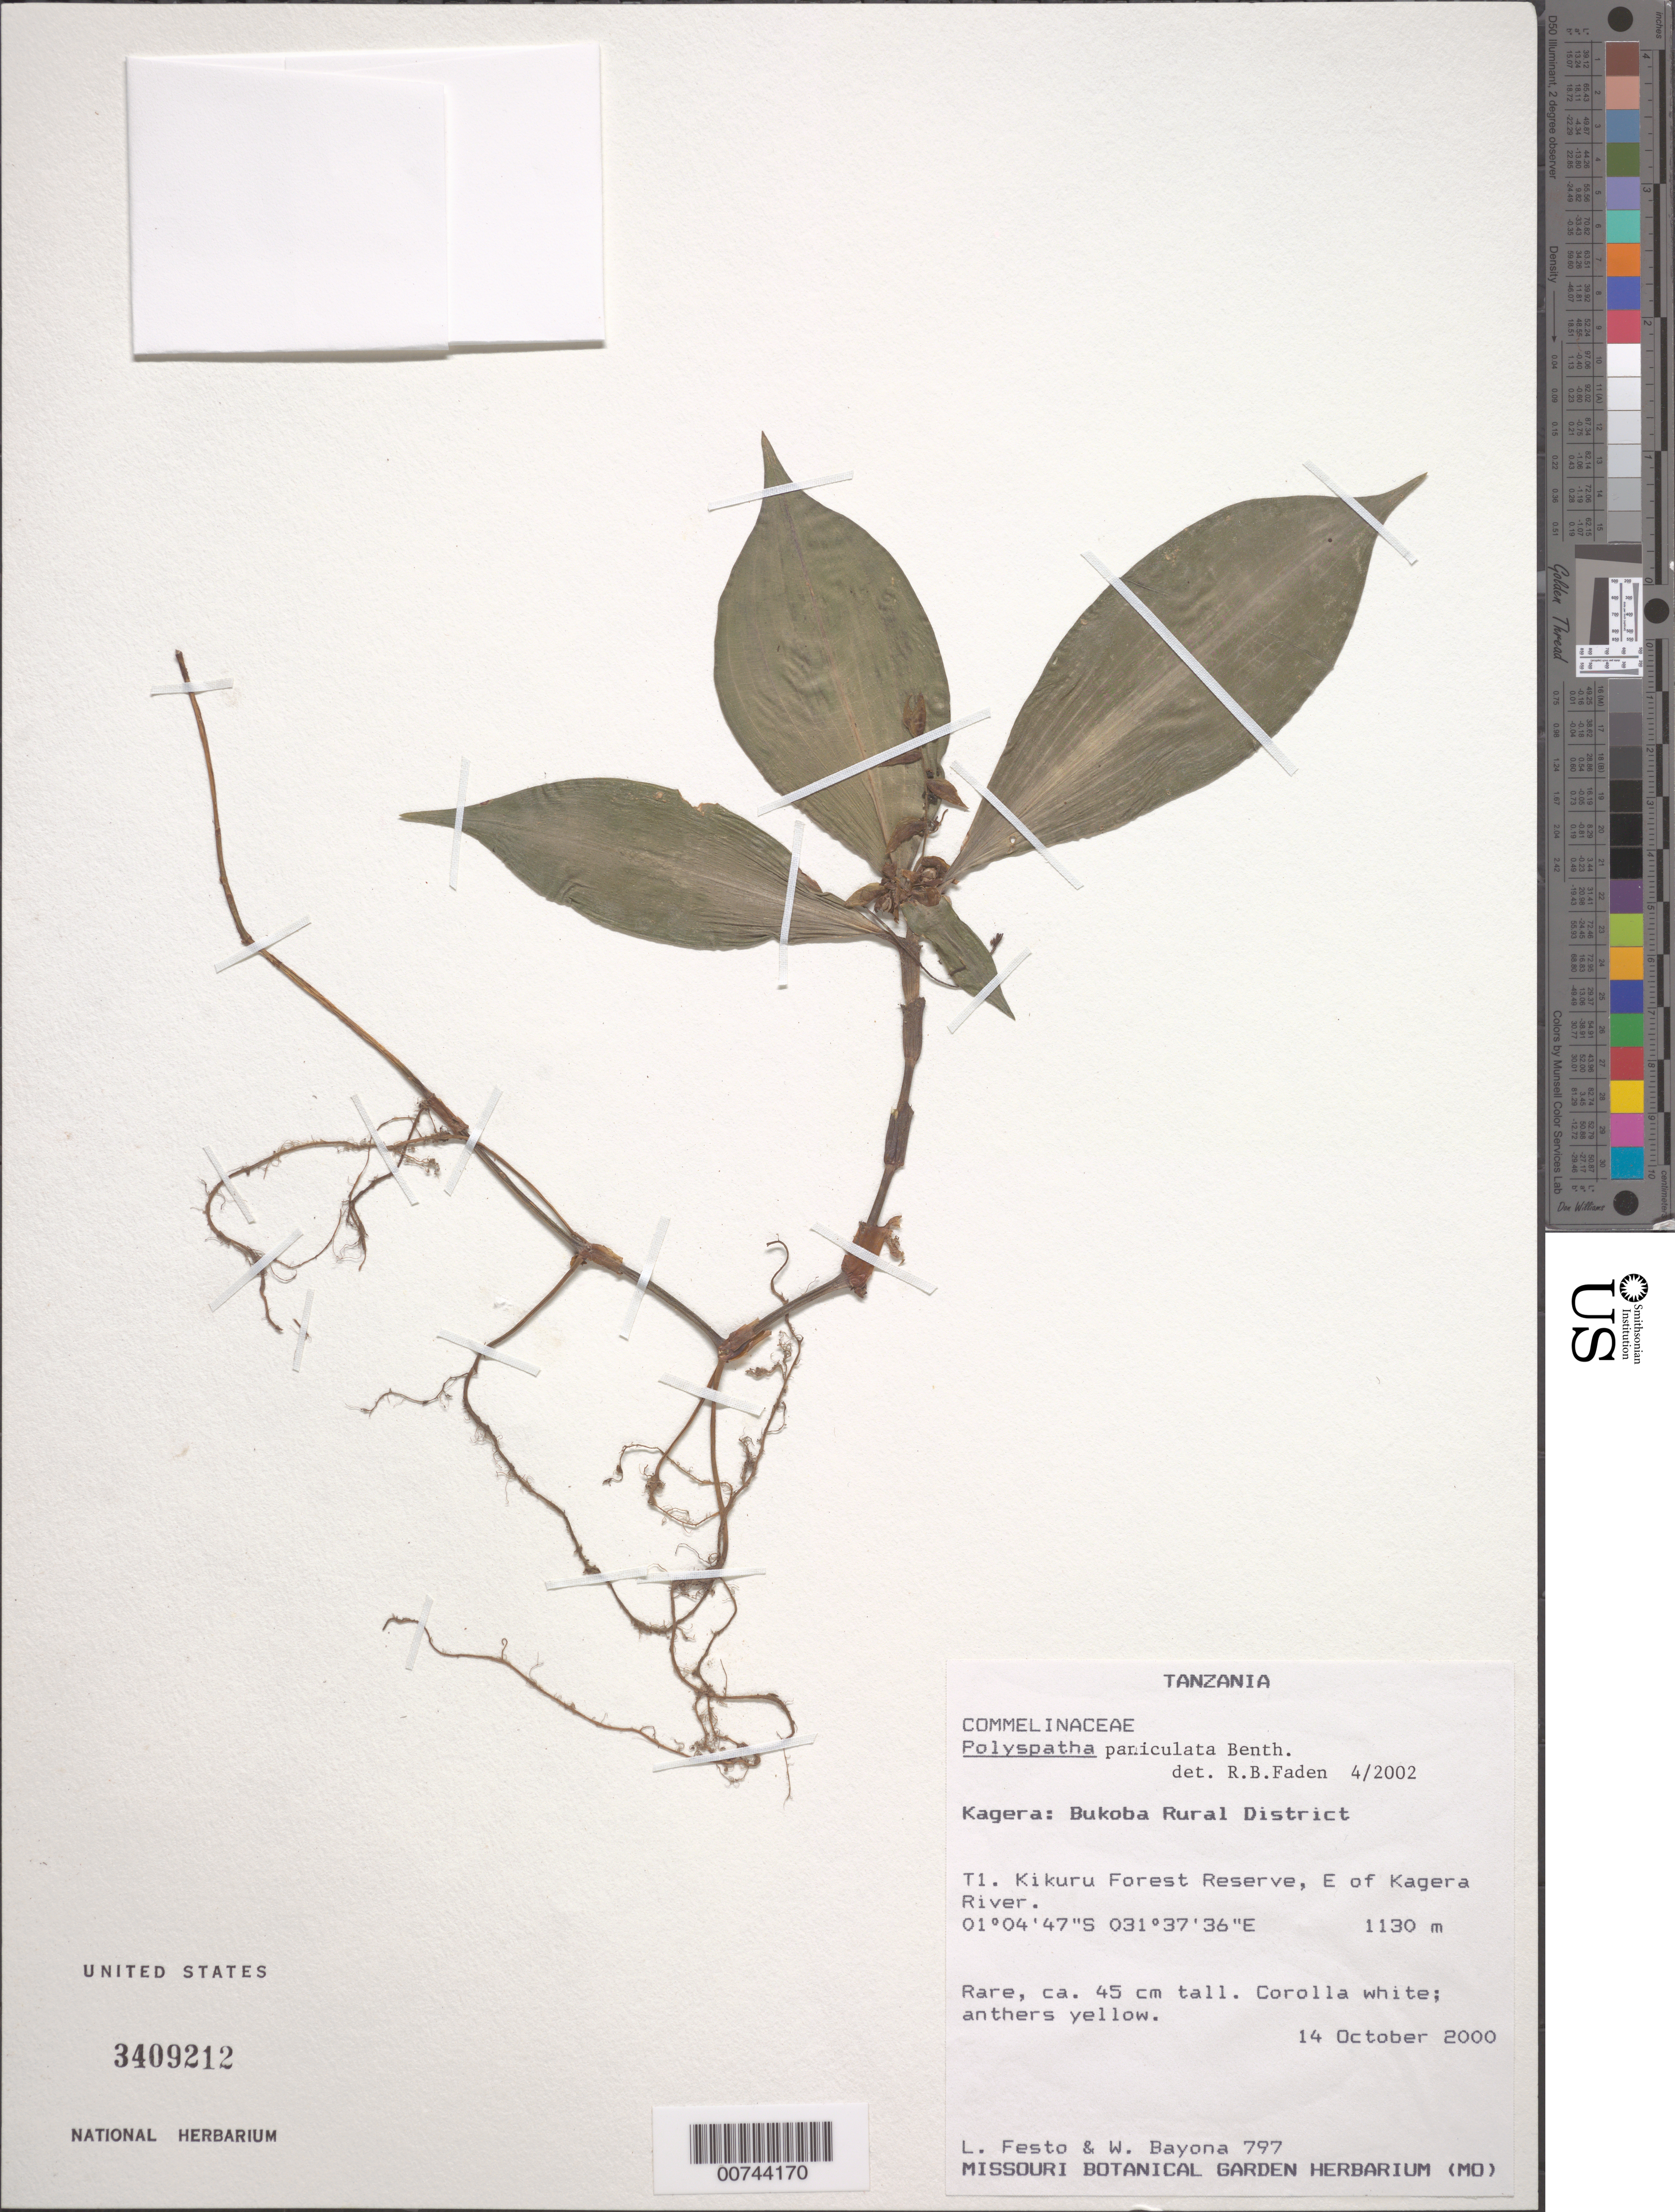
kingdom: Plantae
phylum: Tracheophyta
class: Liliopsida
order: Commelinales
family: Commelinaceae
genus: Polyspatha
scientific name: Polyspatha paniculata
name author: Benth.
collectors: L. Festo & W. Bayona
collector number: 797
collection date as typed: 14 Oct 2000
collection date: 2000-10-14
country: Tanzania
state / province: Kagera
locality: Kikuru Forest Reserve, E of Kagera River.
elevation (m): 1130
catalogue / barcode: US 3409212